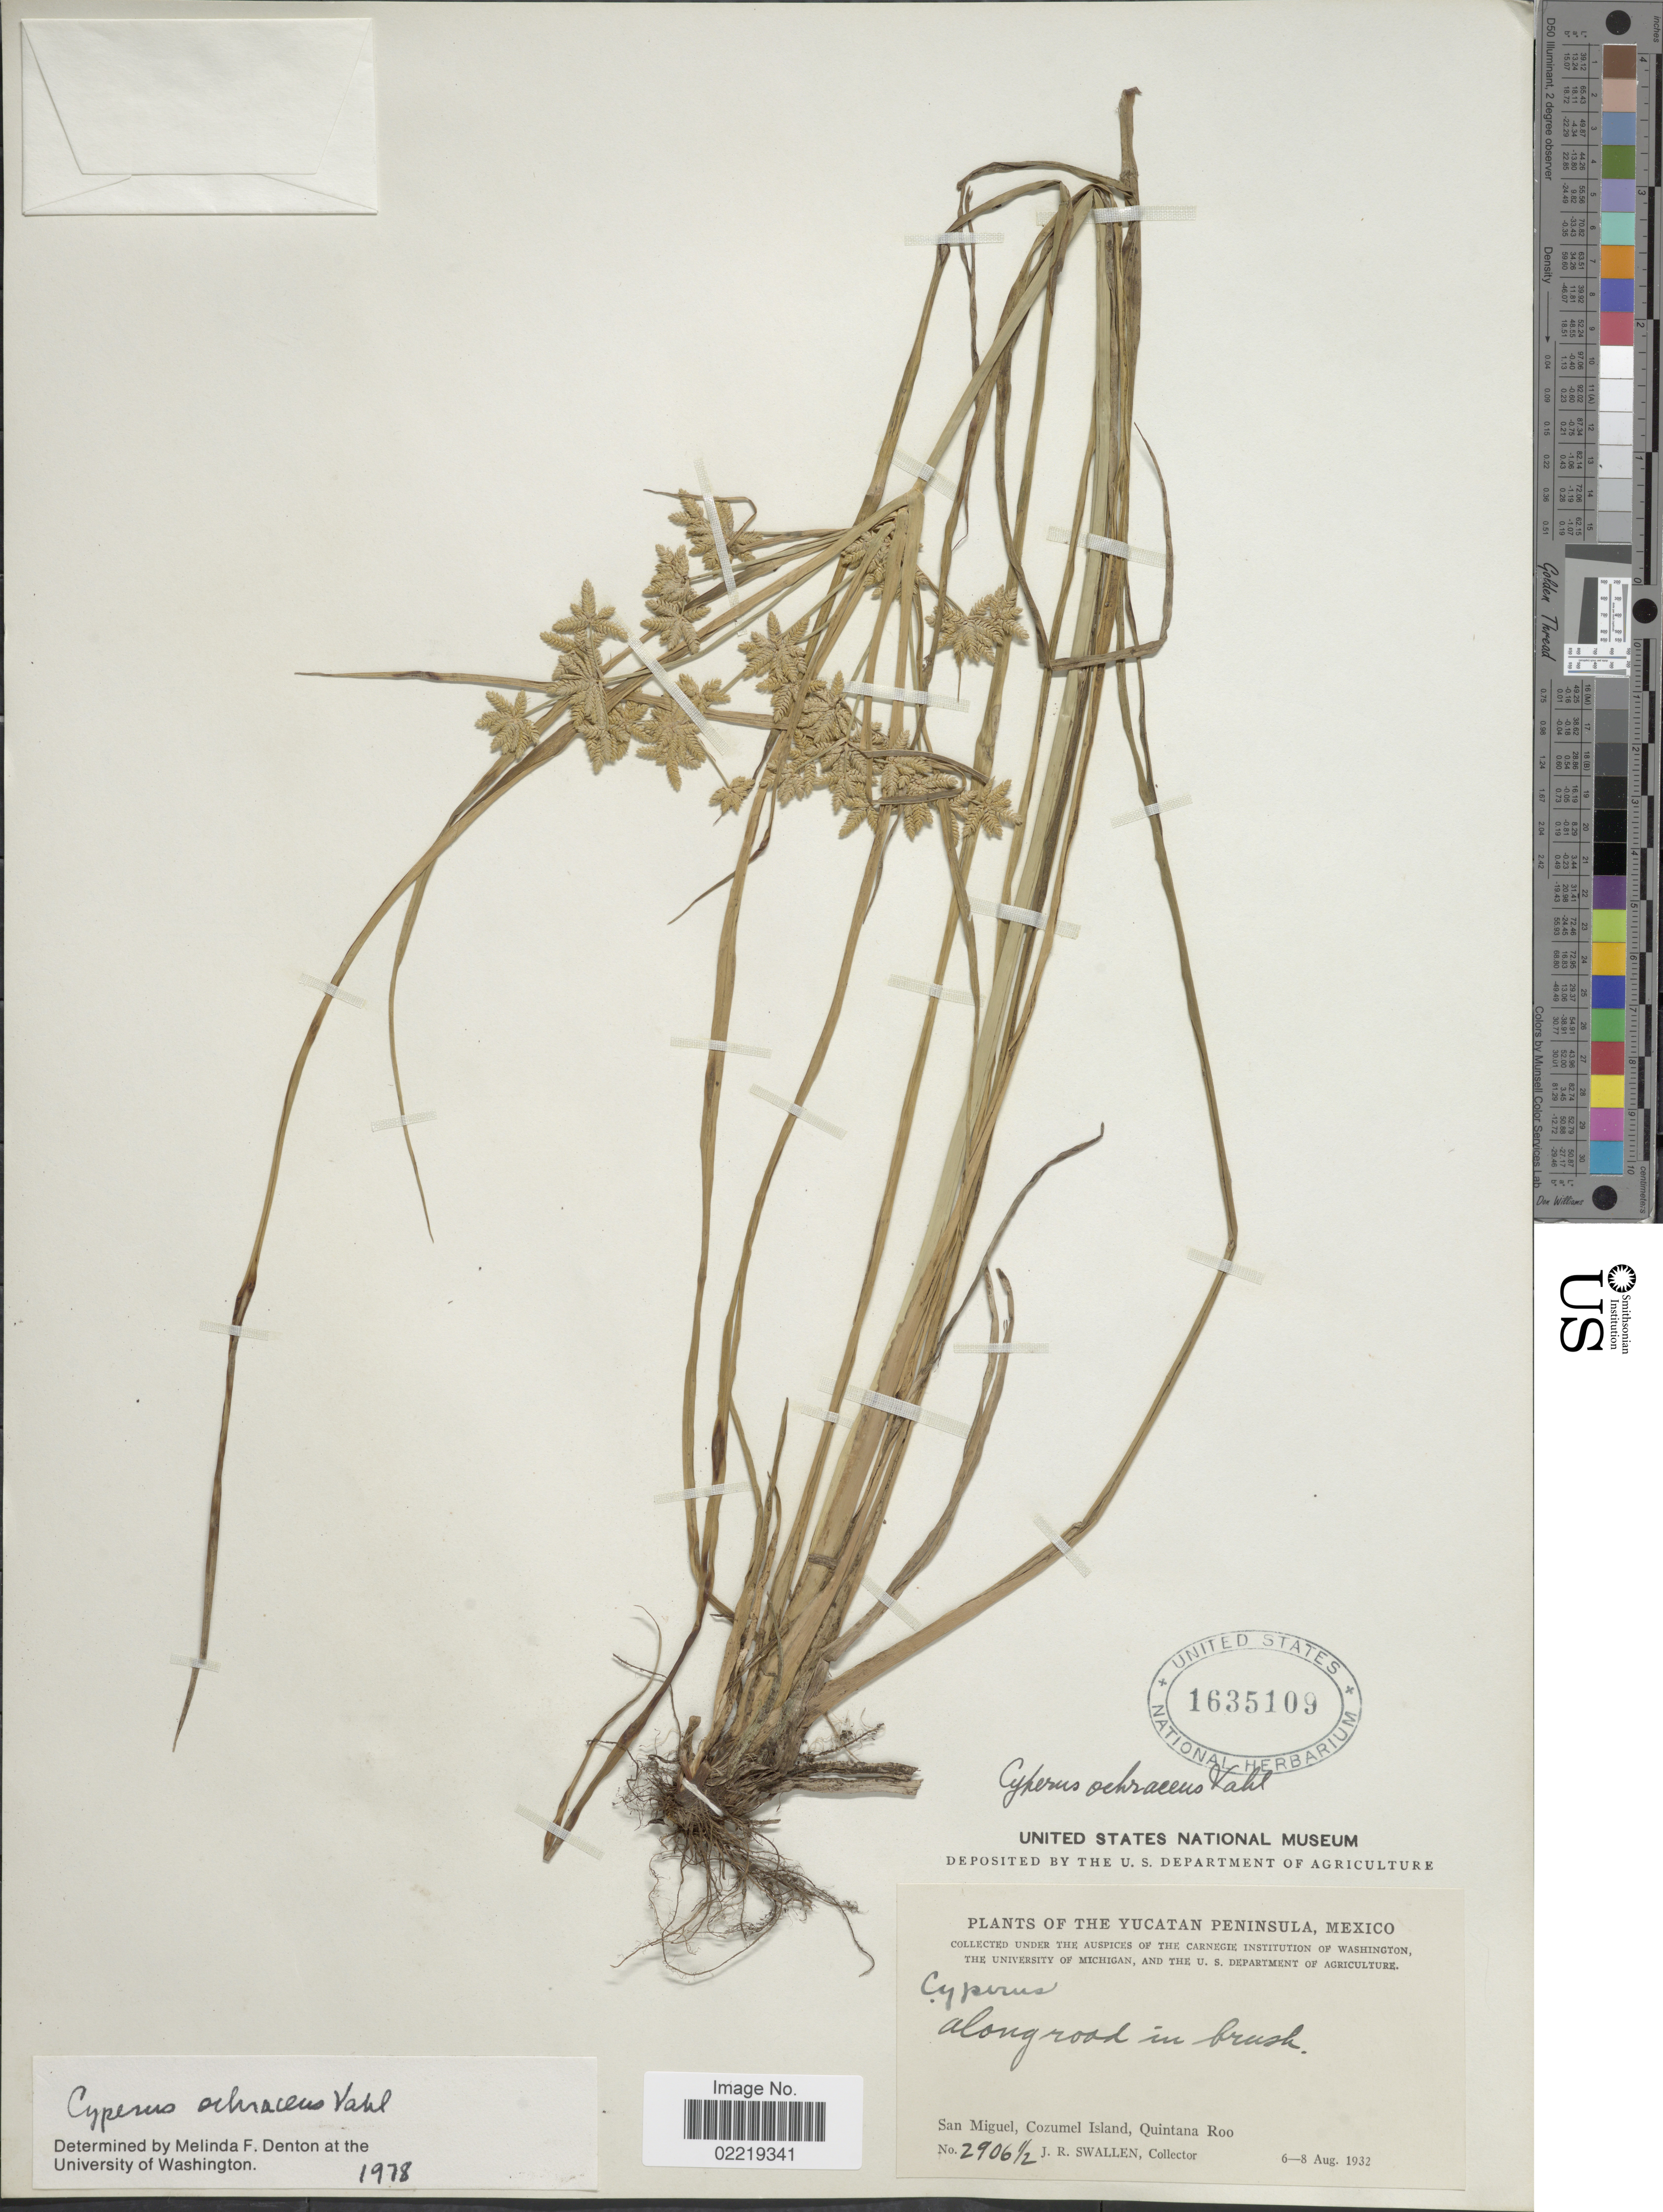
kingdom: Plantae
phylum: Tracheophyta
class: Liliopsida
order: Poales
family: Cyperaceae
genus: Cyperus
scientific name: Cyperus ochraceus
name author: Vahl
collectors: J. R. Swallen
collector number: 2906½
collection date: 1932-08-06/1932-08-08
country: Mexico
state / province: Quintana Roo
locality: The Yucatan Peninsula, Mexico, San Miguel, Cozumel Island, Quintana Roo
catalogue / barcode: US 1635109